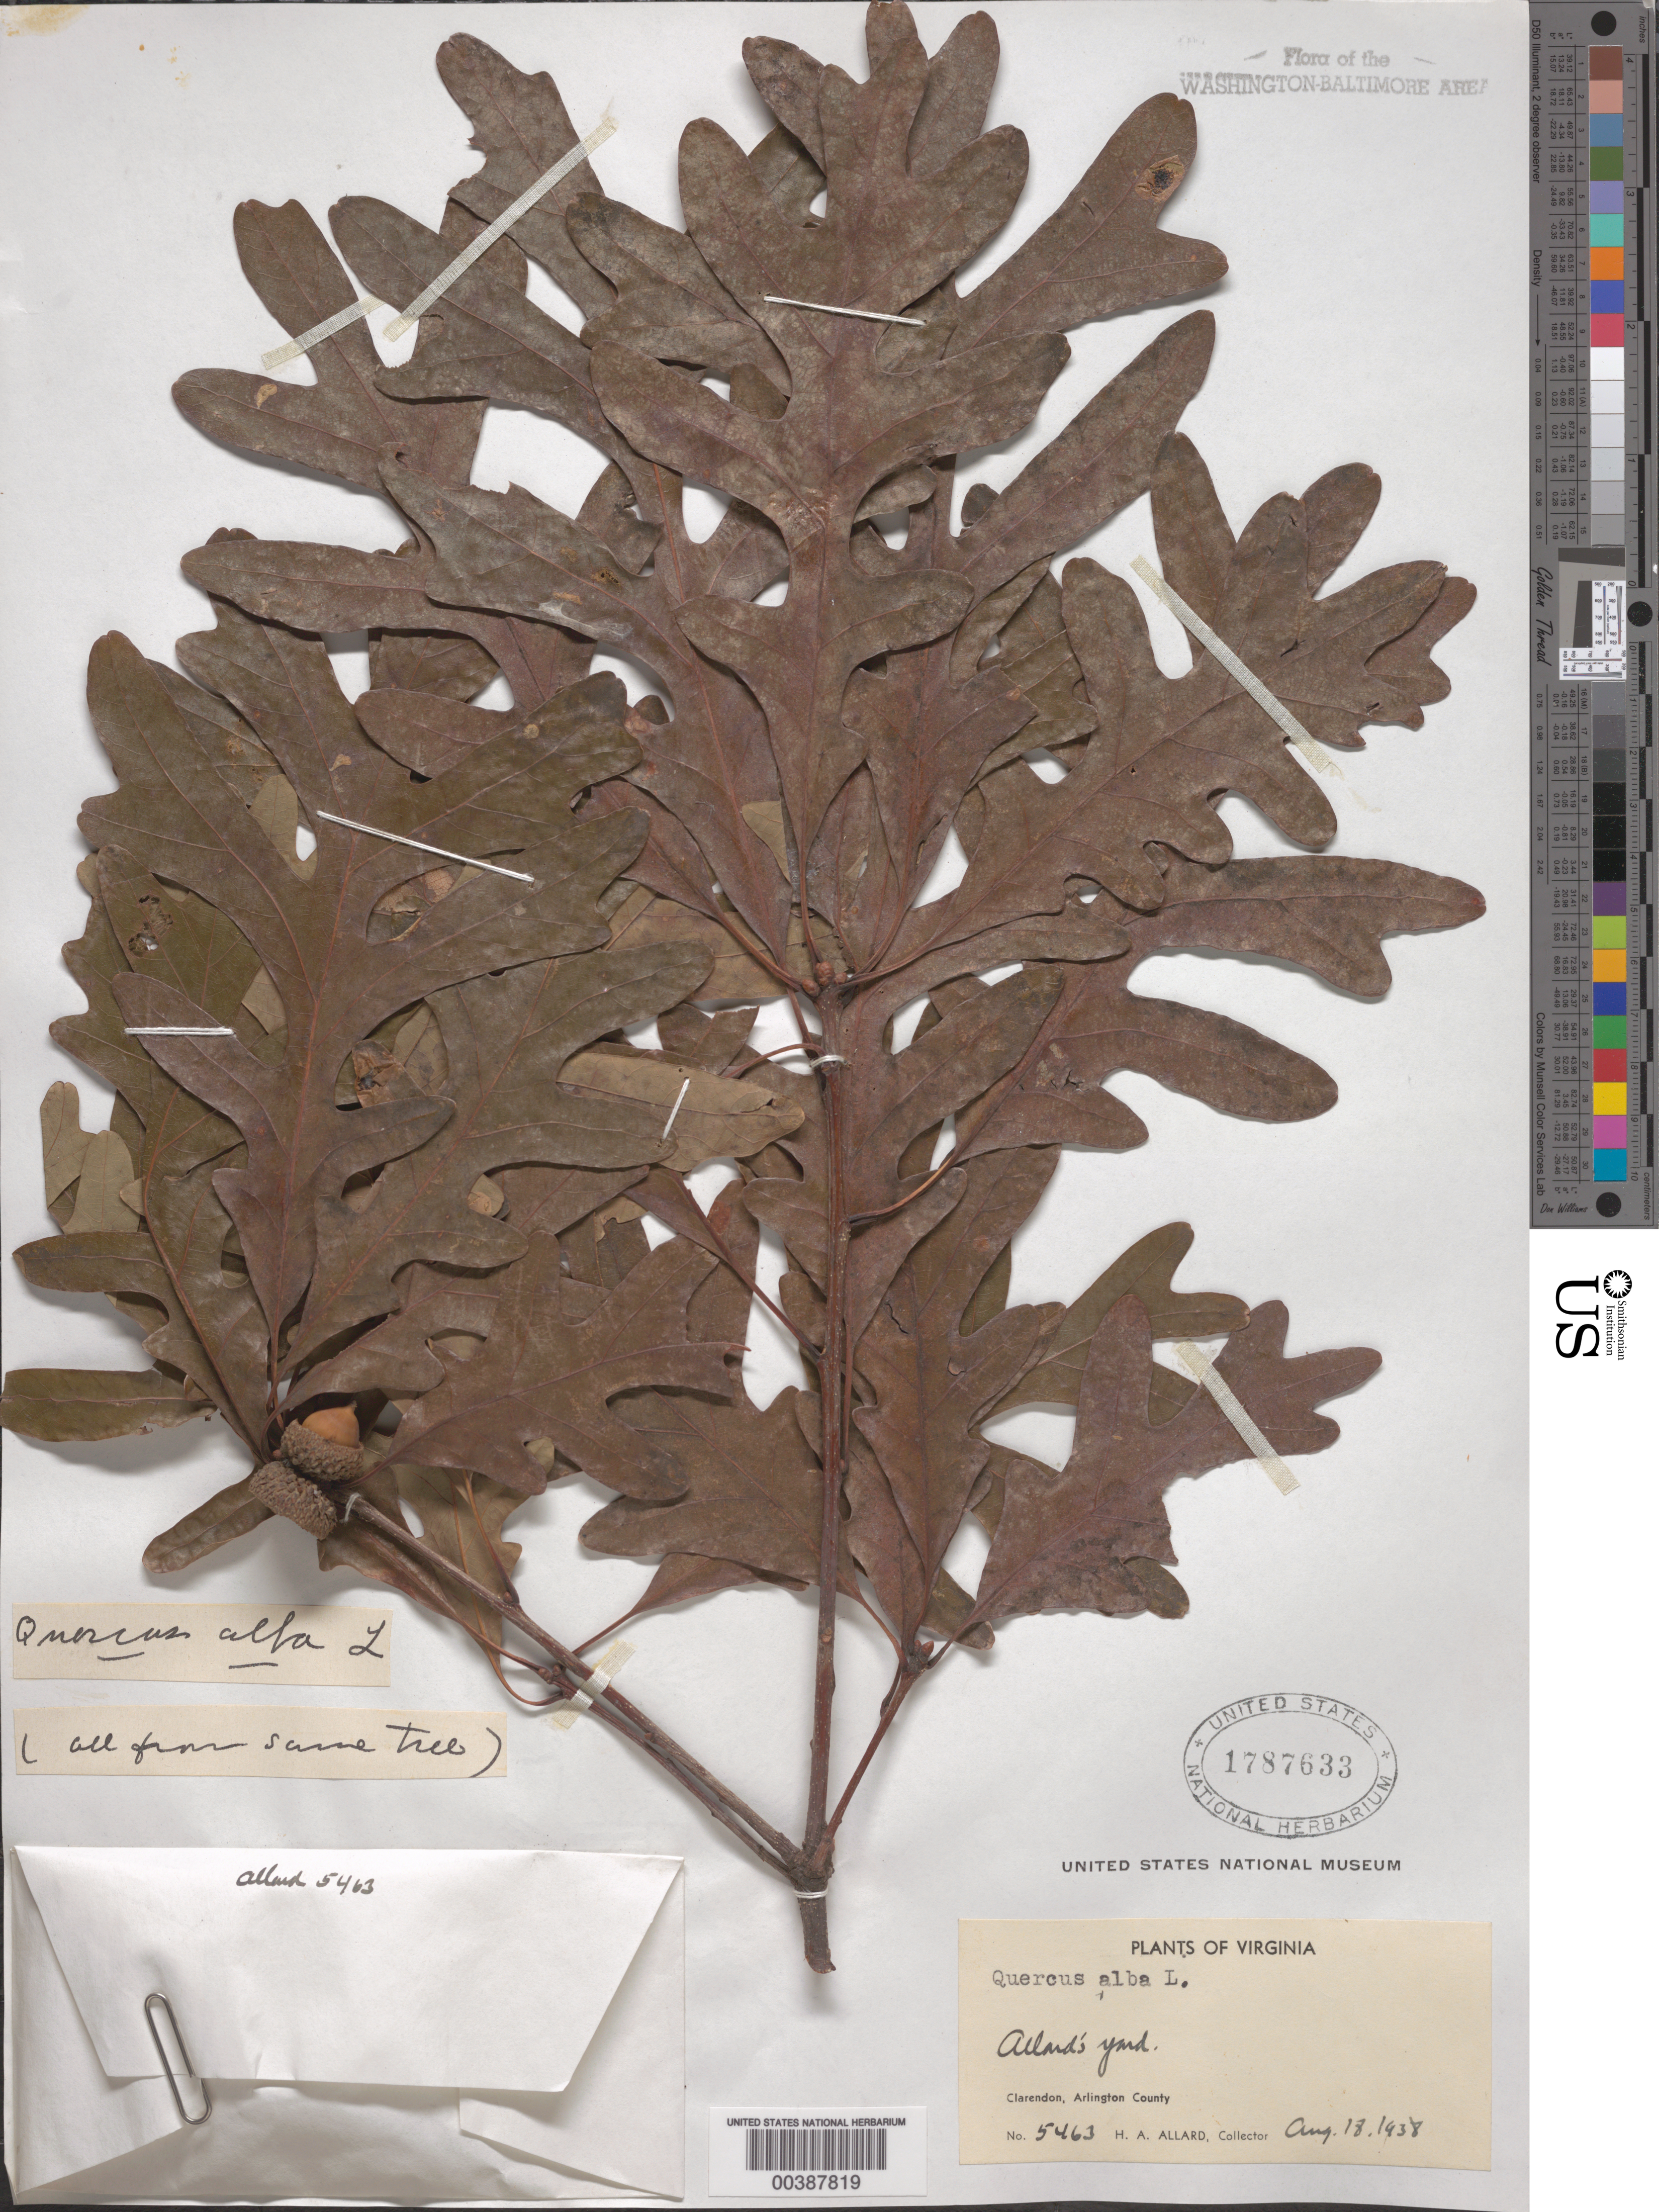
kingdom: Plantae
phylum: Tracheophyta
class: Magnoliopsida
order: Fagales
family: Fagaceae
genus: Quercus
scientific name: Quercus alba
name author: L.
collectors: H. A. Allard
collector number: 5463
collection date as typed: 18 Aug 1938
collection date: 1938-08-18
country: United States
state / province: Virginia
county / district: Arlington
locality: Allards Yard, Clarendon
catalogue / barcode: US 1787633